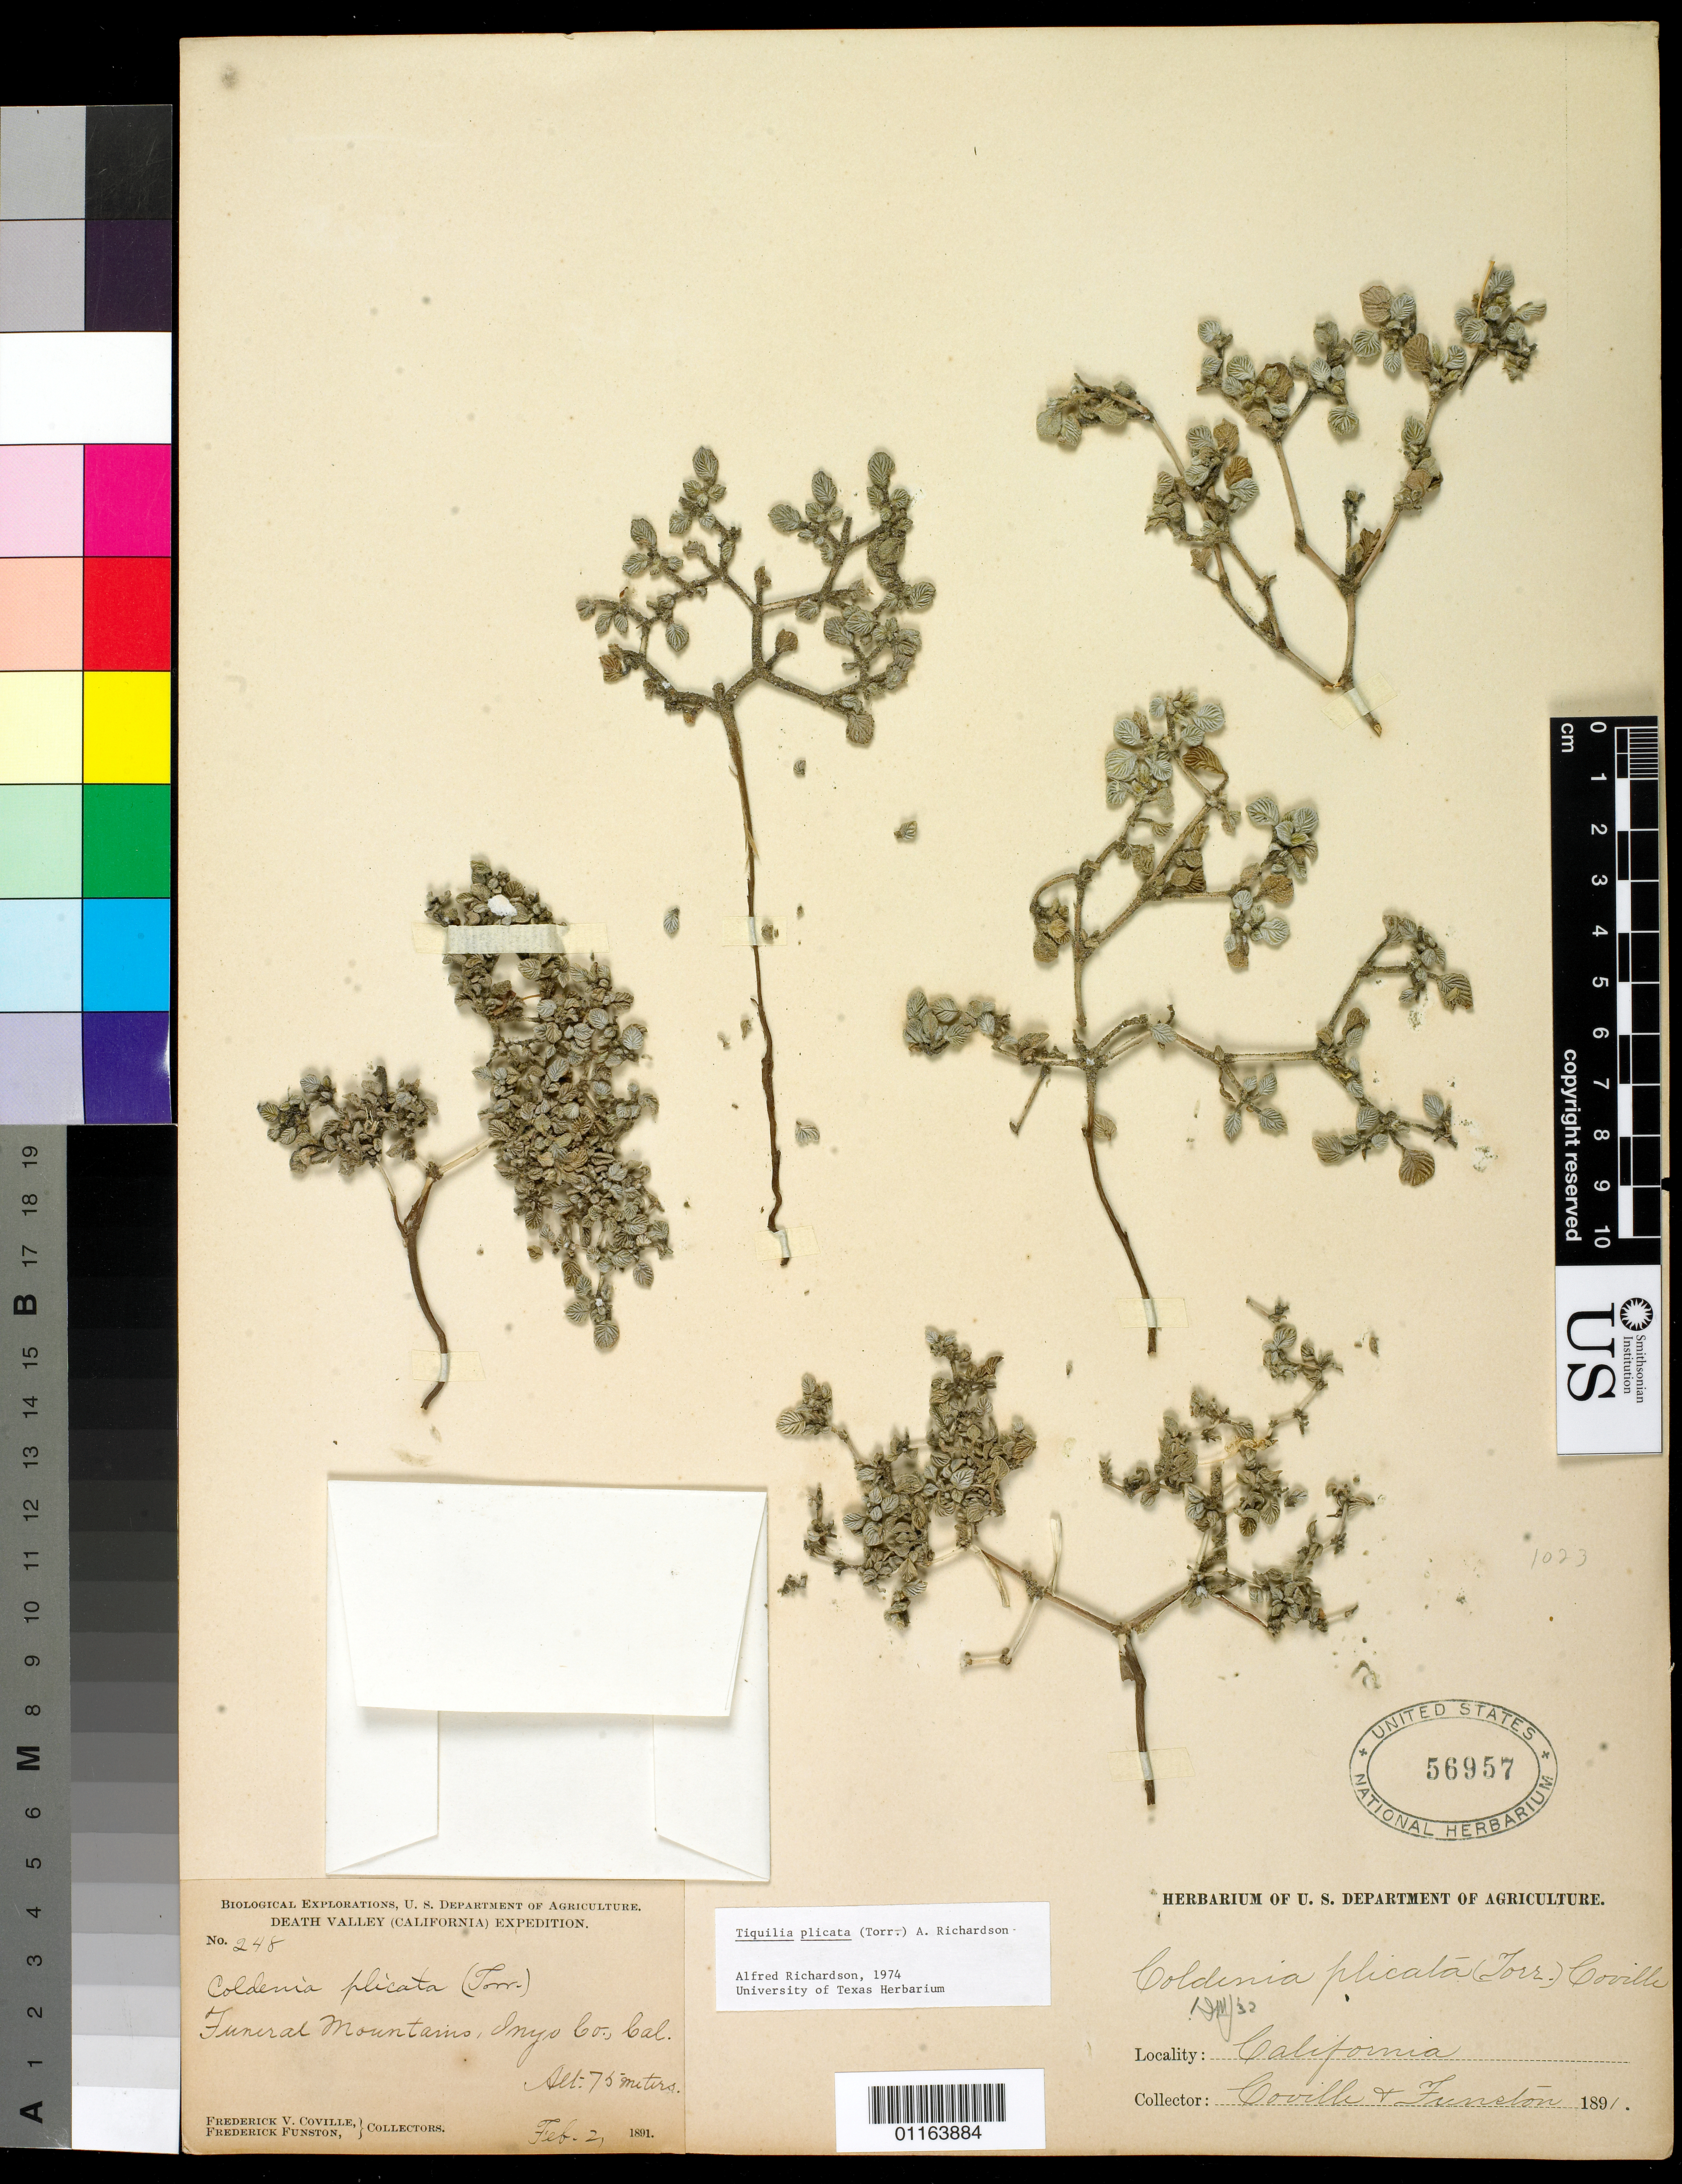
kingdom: Plantae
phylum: Tracheophyta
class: Magnoliopsida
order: Boraginales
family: Ehretiaceae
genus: Tiquilia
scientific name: Tiquilia plicata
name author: Torr.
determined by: Richardson, A.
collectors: F. V. Coville & F. Funston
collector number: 248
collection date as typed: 2 Feb 1891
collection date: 1891-02-02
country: United States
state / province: California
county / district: Inyo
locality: Funeral Mountains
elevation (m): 75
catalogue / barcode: US 56957